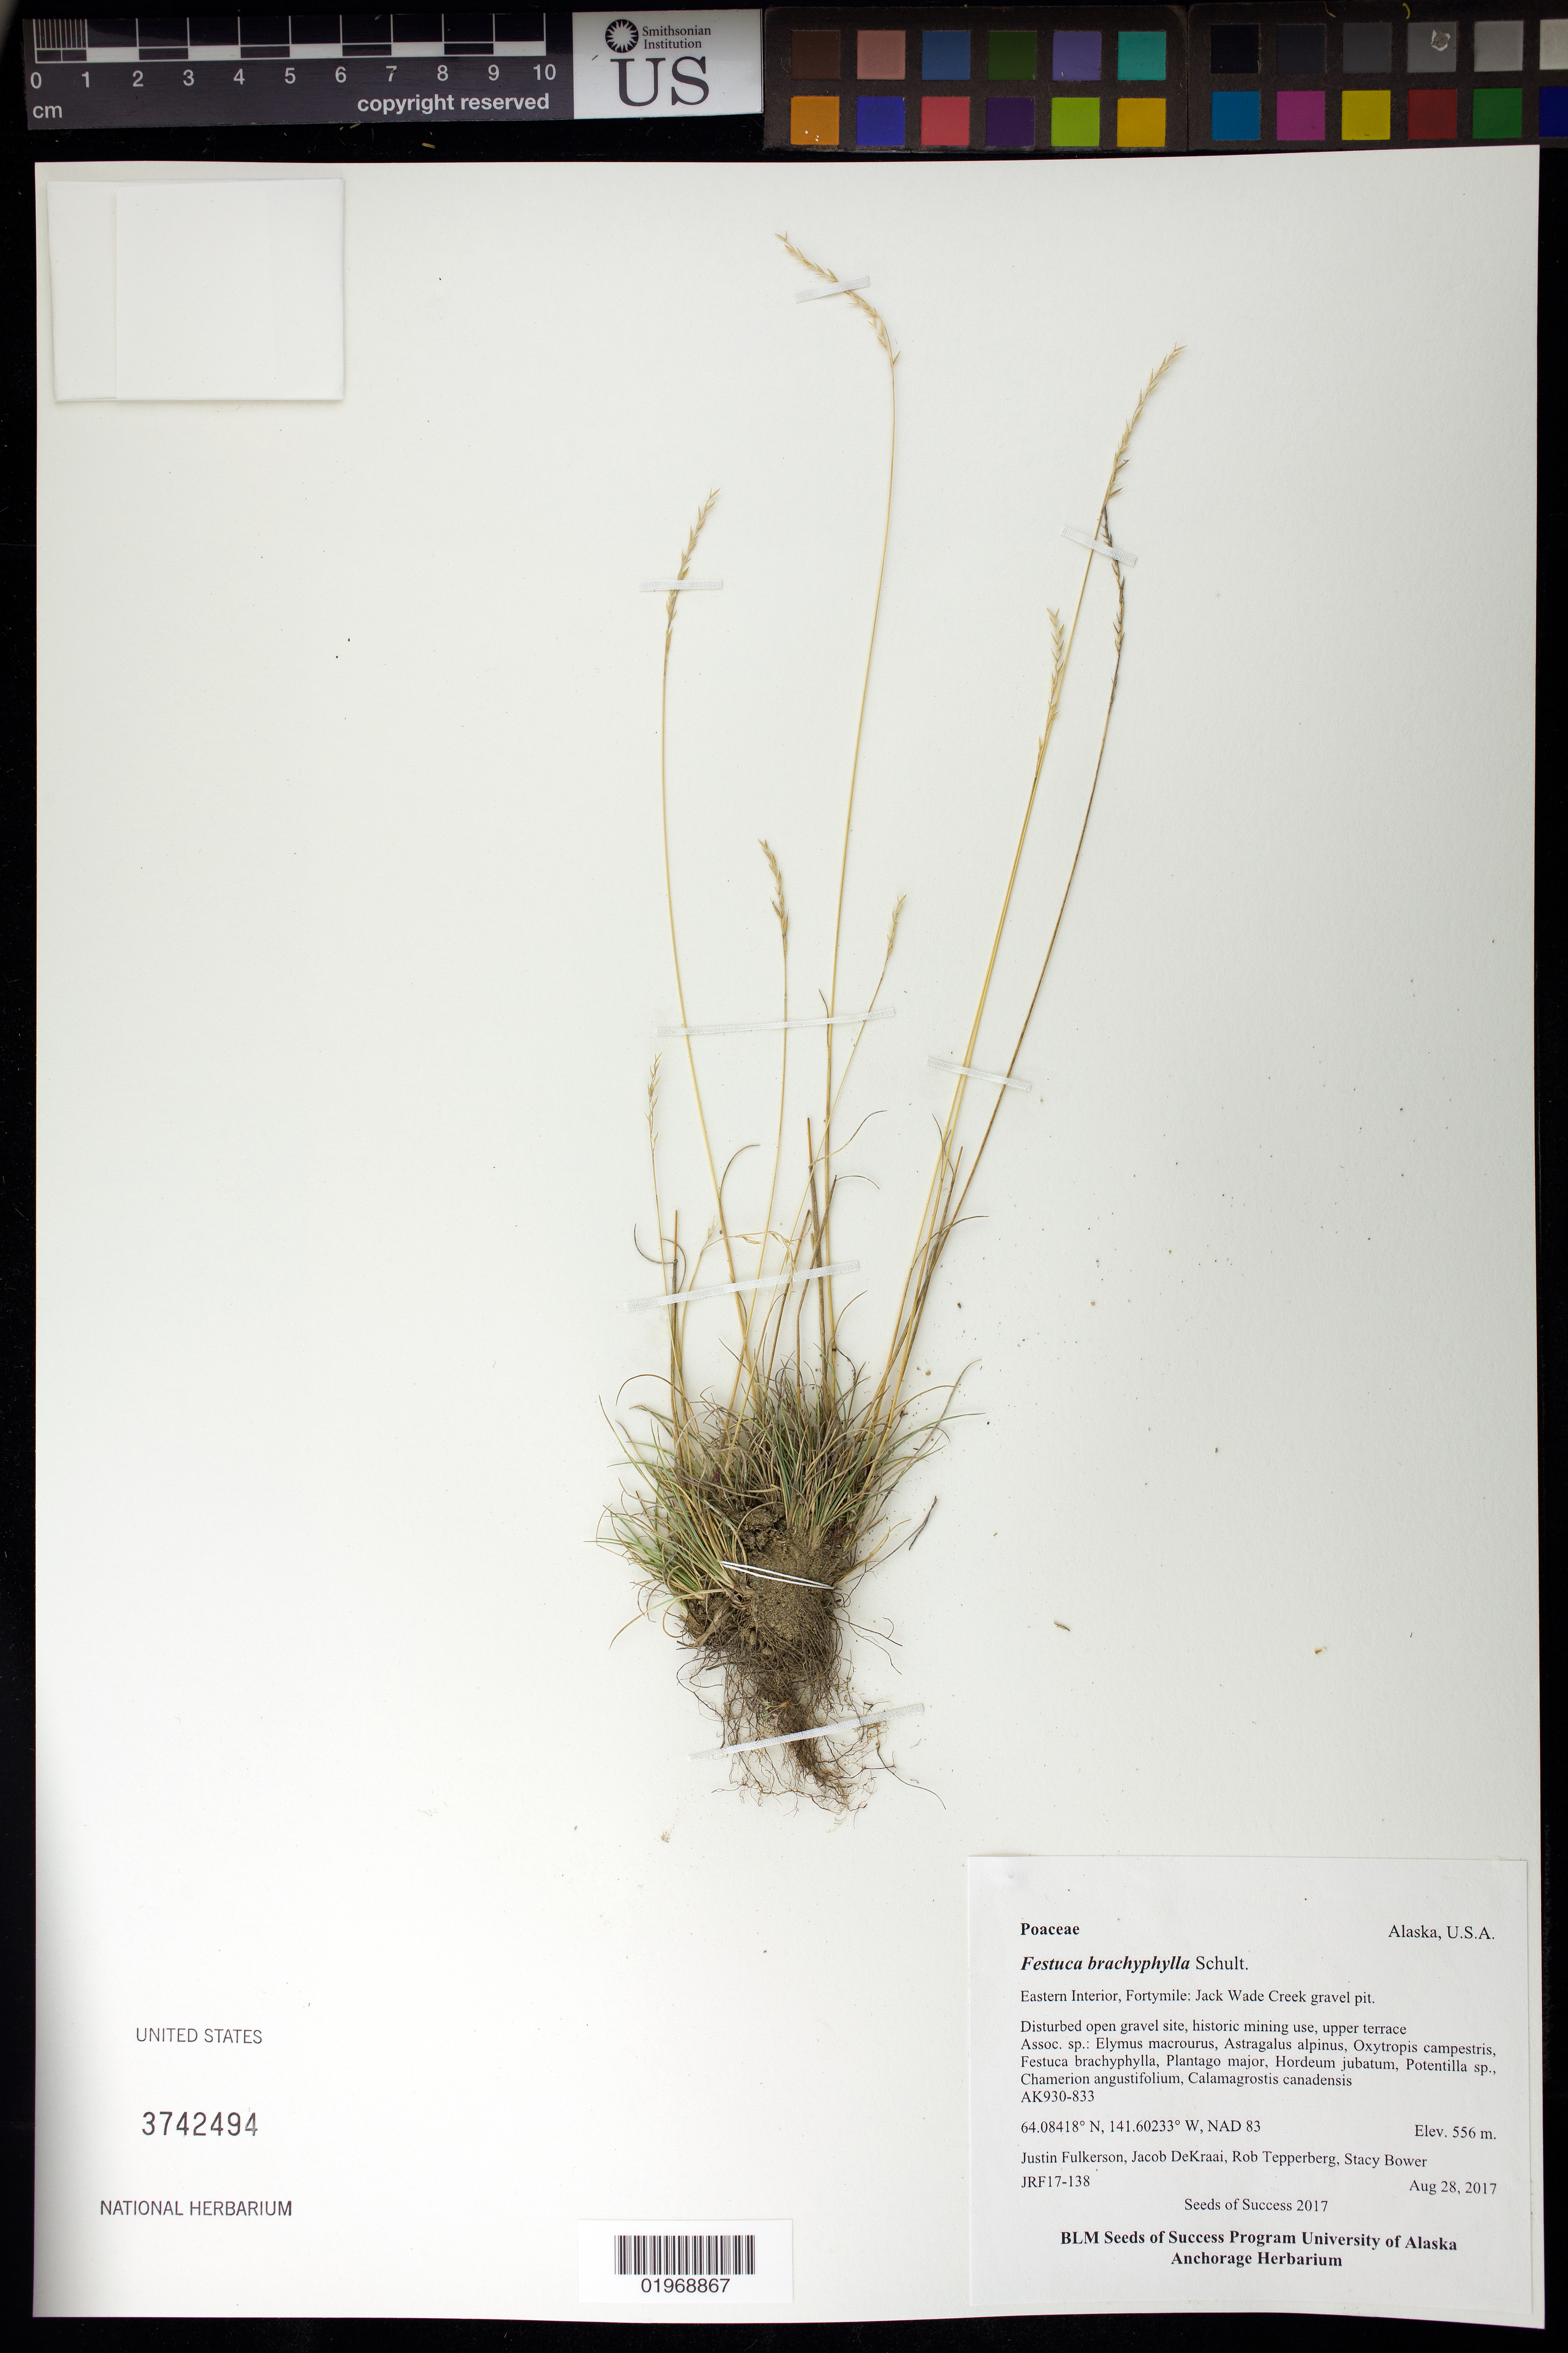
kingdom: Plantae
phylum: Tracheophyta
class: Liliopsida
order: Poales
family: Poaceae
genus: Festuca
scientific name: Festuca brachyphylla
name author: Schult.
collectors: J. Fulkerson, J. DeKraai, R. Tepperberg & S. Bower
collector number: JRF17-138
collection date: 2017-08-28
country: United States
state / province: Alaska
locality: Eastern Interior, Forty-Mile, Jack Wade Creek gravel pit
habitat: Disturbed open gravel site, historic mining use, upper terrace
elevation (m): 556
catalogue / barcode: US 3742494